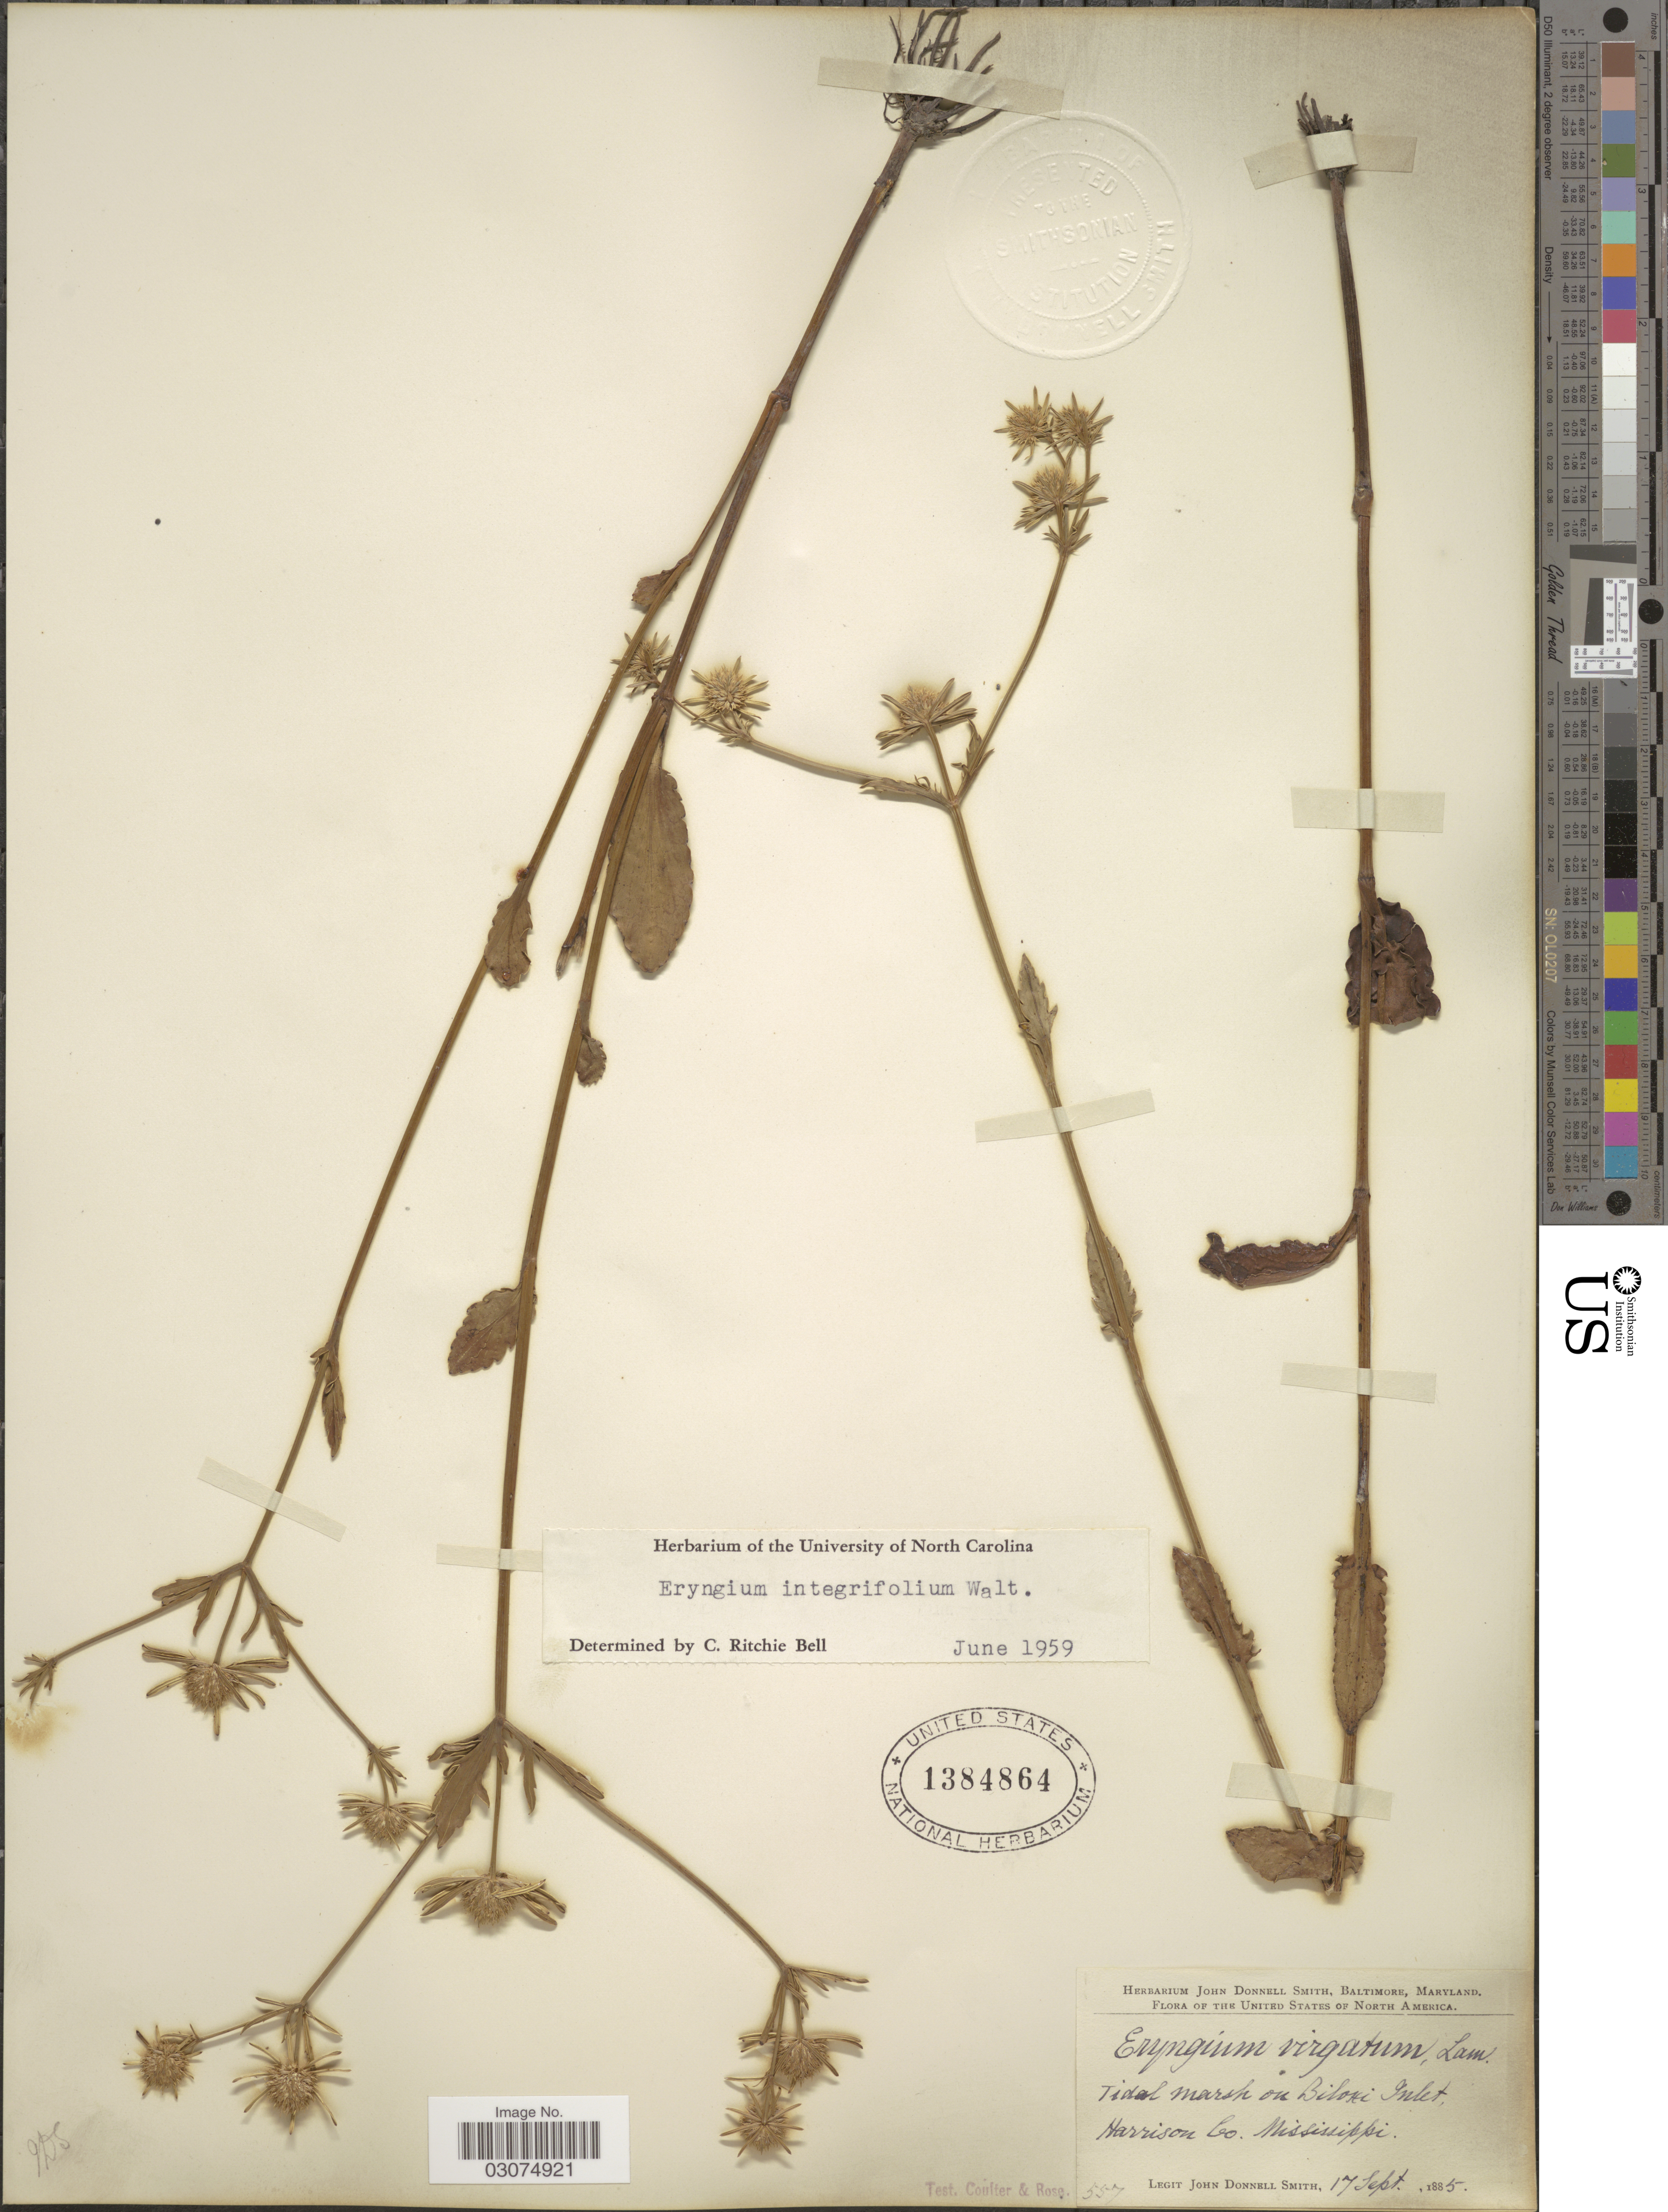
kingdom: Plantae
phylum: Tracheophyta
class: Magnoliopsida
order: Apiales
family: Apiaceae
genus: Eryngium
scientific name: Eryngium integrifolium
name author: Walter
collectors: J. Donnell Smith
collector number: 557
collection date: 1885-09-17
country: United States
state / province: Mississippi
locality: The United States of North America. Tidal marsh on Biloxi Inlet, Harrison Co.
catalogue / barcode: US 1384864